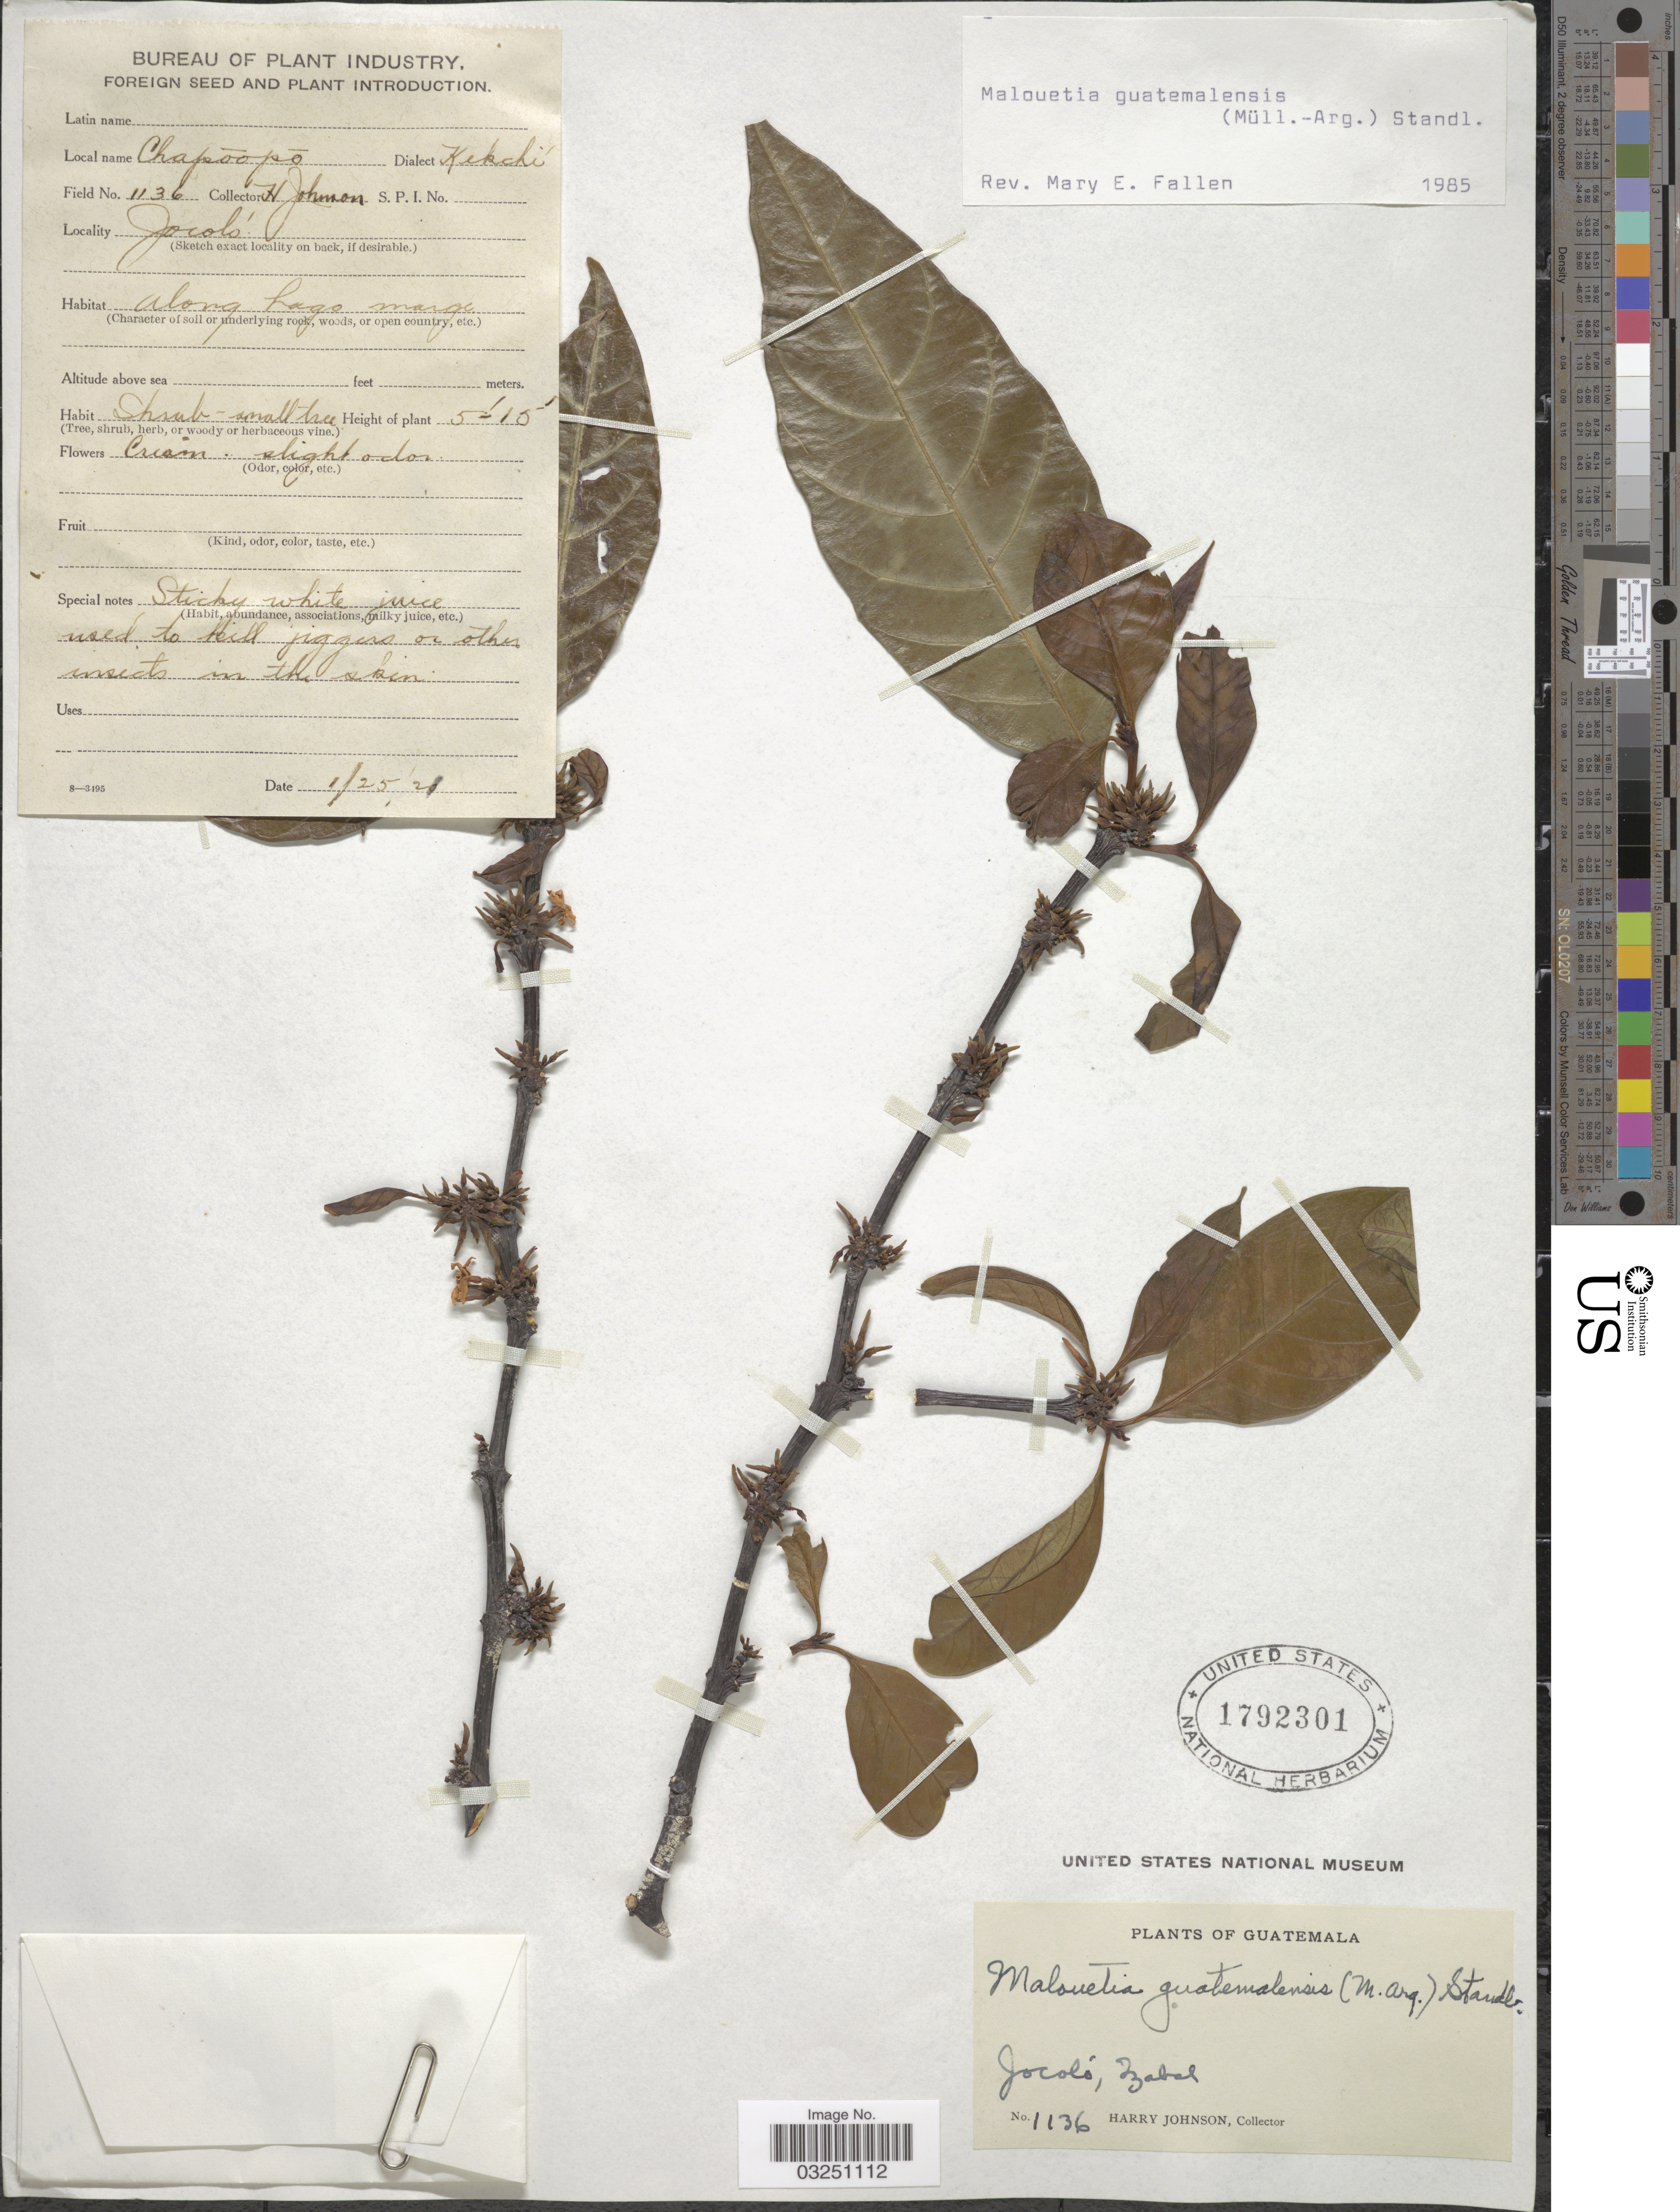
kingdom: Plantae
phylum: Tracheophyta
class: Magnoliopsida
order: Gentianales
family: Apocynaceae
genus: Malouetia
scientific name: Malouetia guatemalensis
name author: (Müll. Arg.) Standl.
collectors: H. Johnson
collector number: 1136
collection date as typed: Transcribed d/m/y: 25/1/21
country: Guatemala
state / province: Izabal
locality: Jocoló.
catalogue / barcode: US 1792301